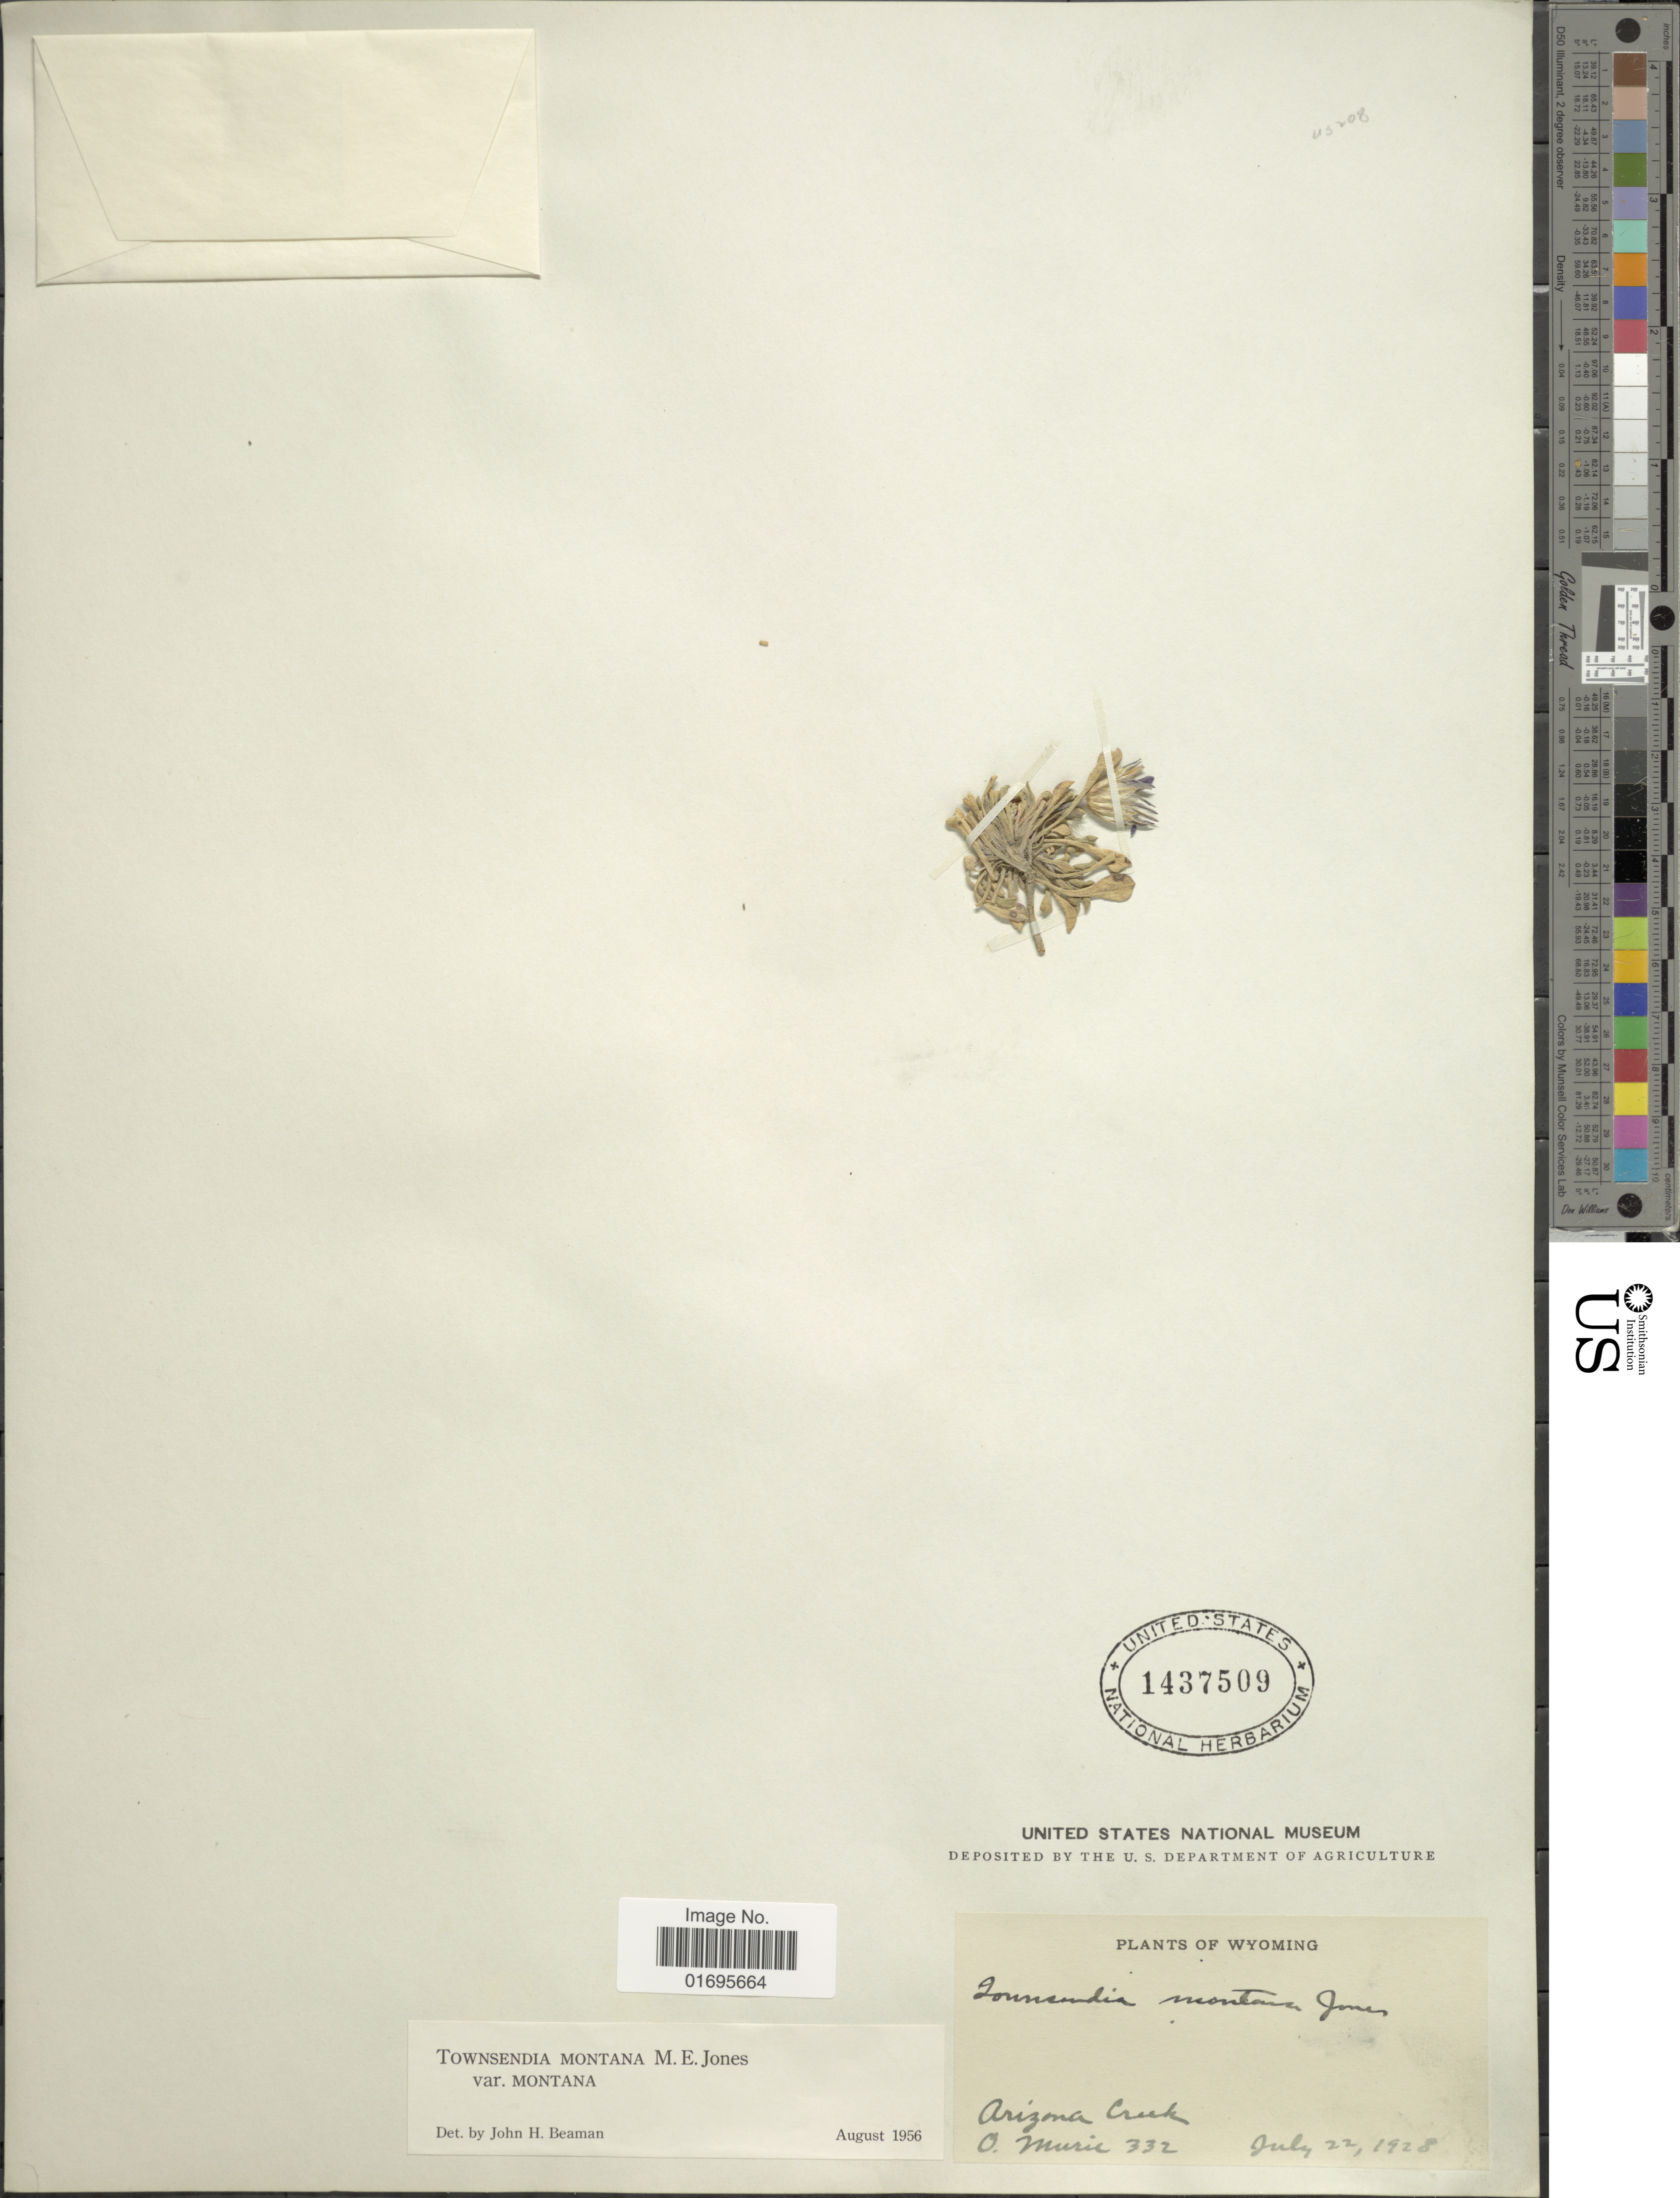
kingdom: Plantae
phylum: Tracheophyta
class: Magnoliopsida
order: Asterales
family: Asteraceae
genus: Townsendia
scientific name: Townsendia montana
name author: M.E. Jones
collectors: O. Murie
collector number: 332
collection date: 1928-07-22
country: United States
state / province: Wyoming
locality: Arizona Creek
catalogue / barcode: US 1437509